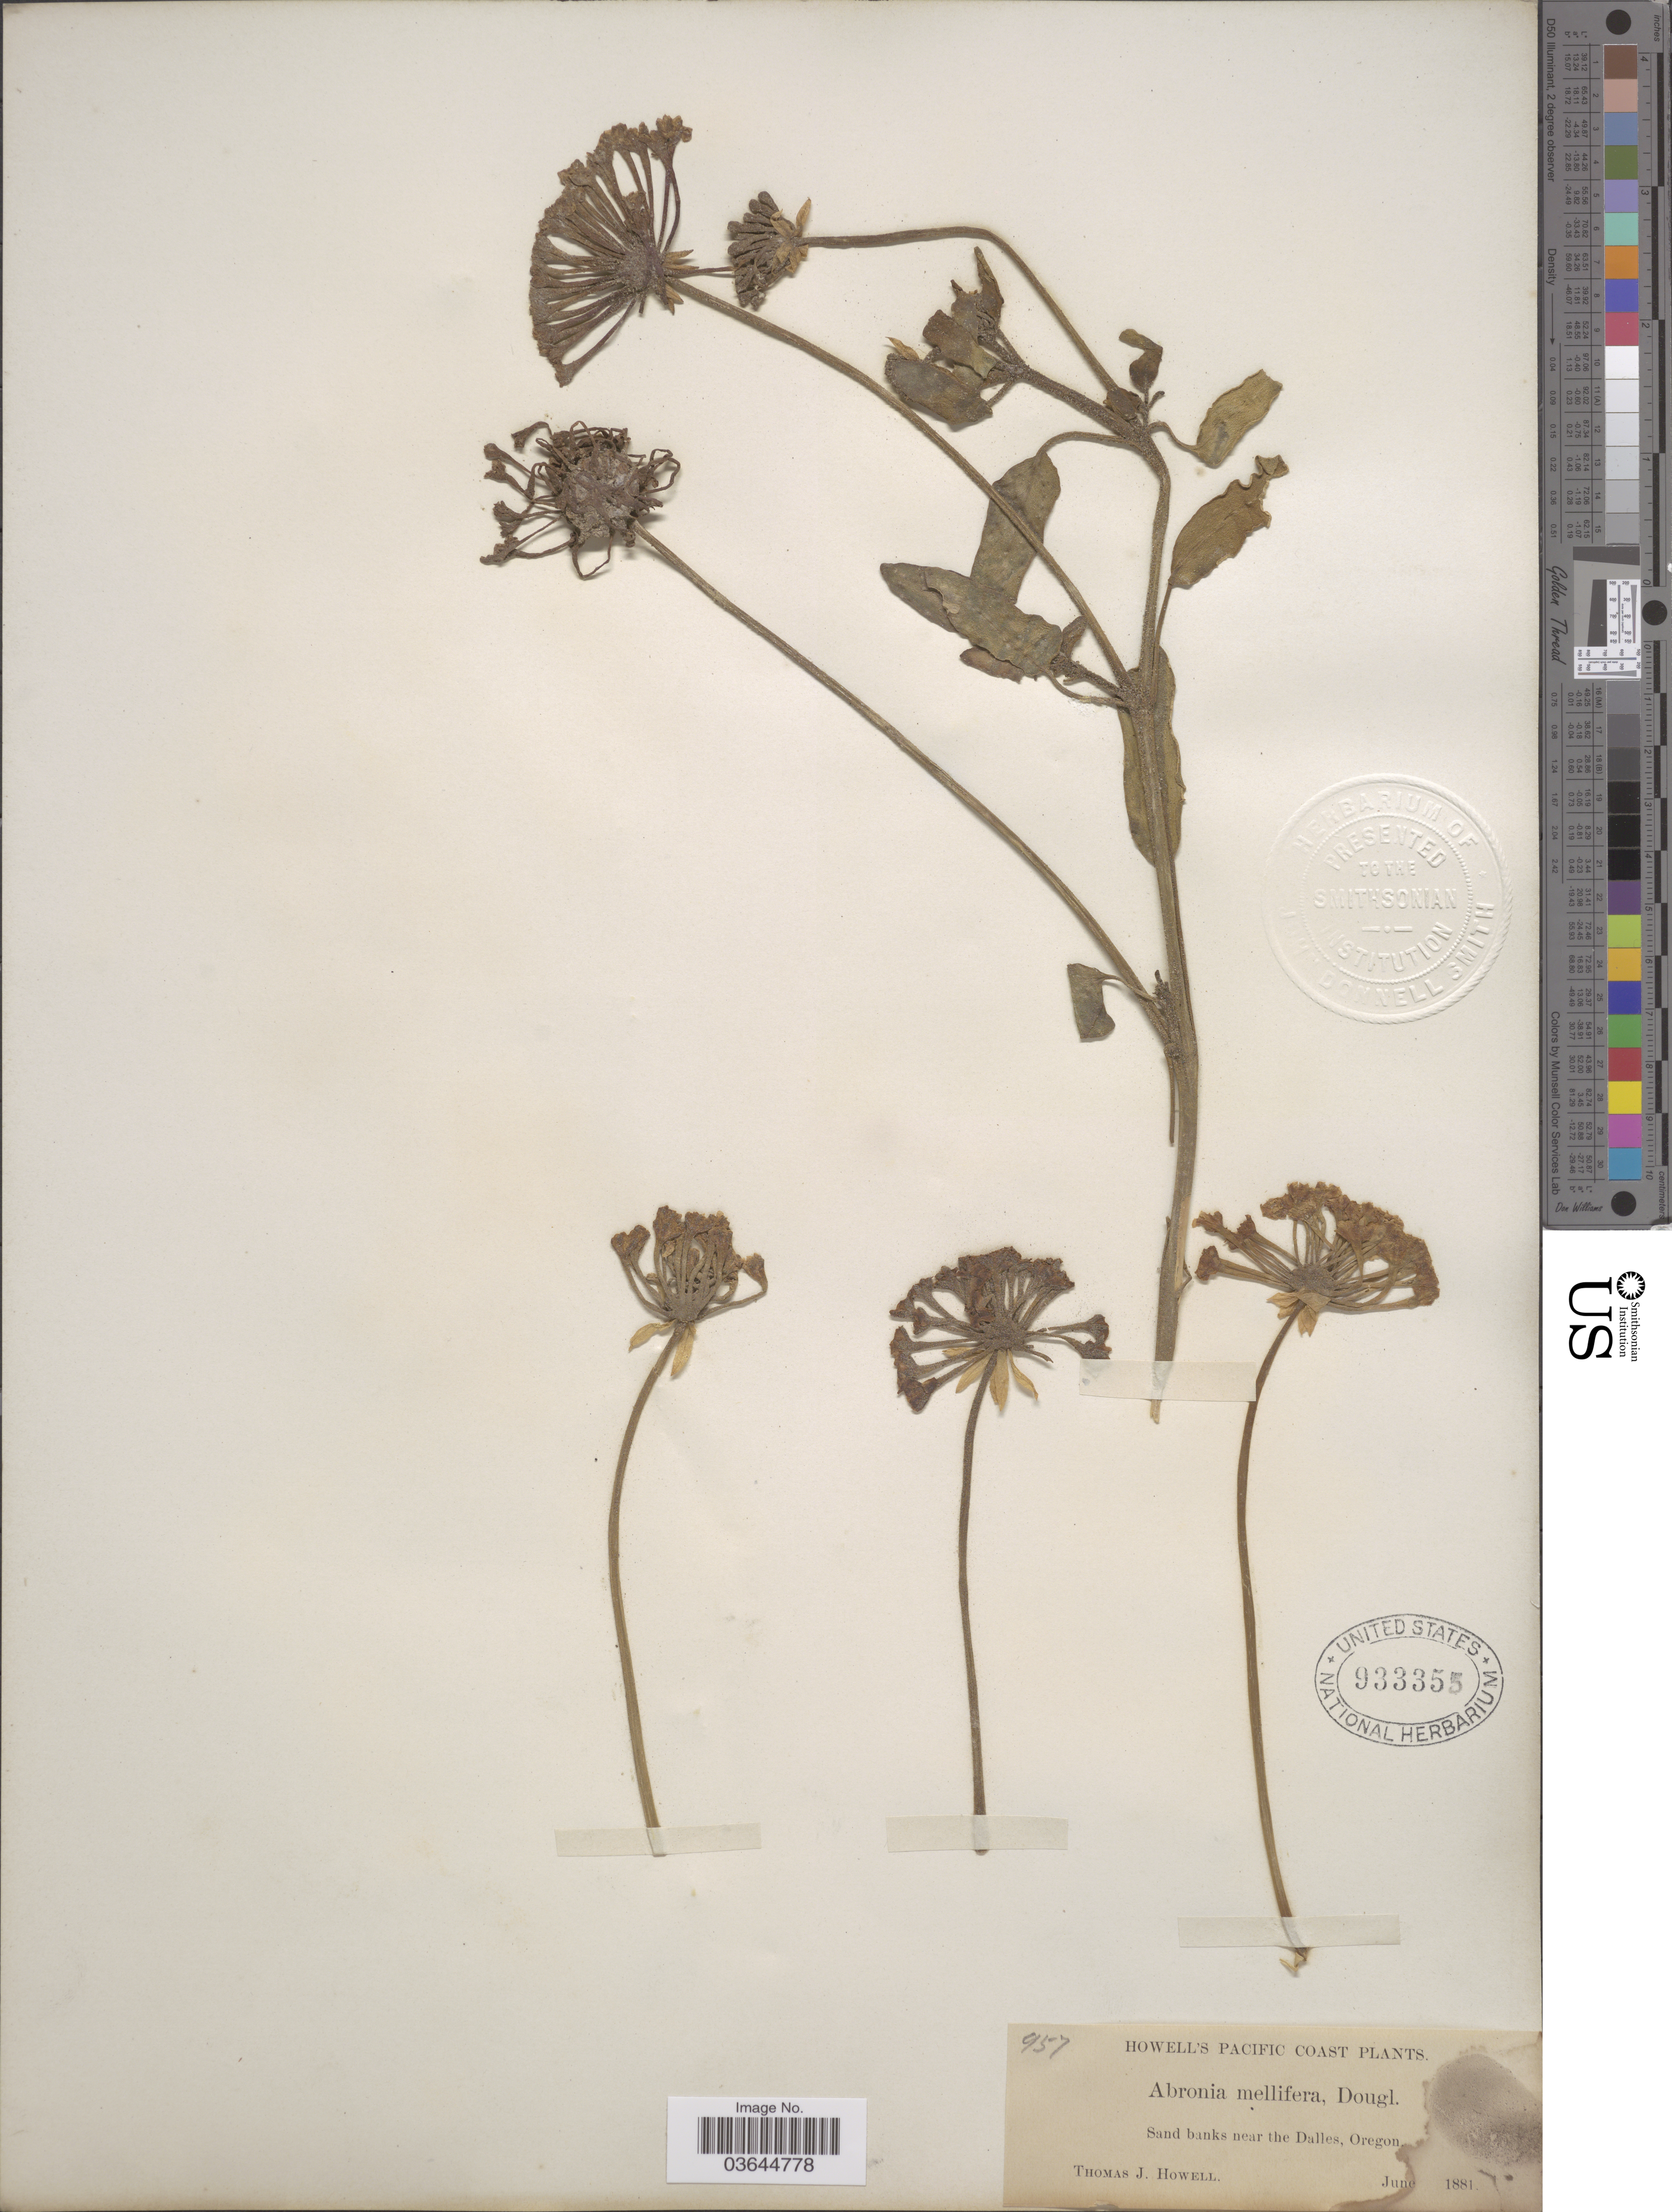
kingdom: Plantae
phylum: Tracheophyta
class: Magnoliopsida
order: Caryophyllales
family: Nyctaginaceae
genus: Abronia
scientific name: Abronia mellifera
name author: Douglas ex Hook.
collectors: T. J. Howell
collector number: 957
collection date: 1881-06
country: United States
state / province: Oregon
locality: Pacific Coast. Sand banks near the Dalles.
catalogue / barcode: US 933355